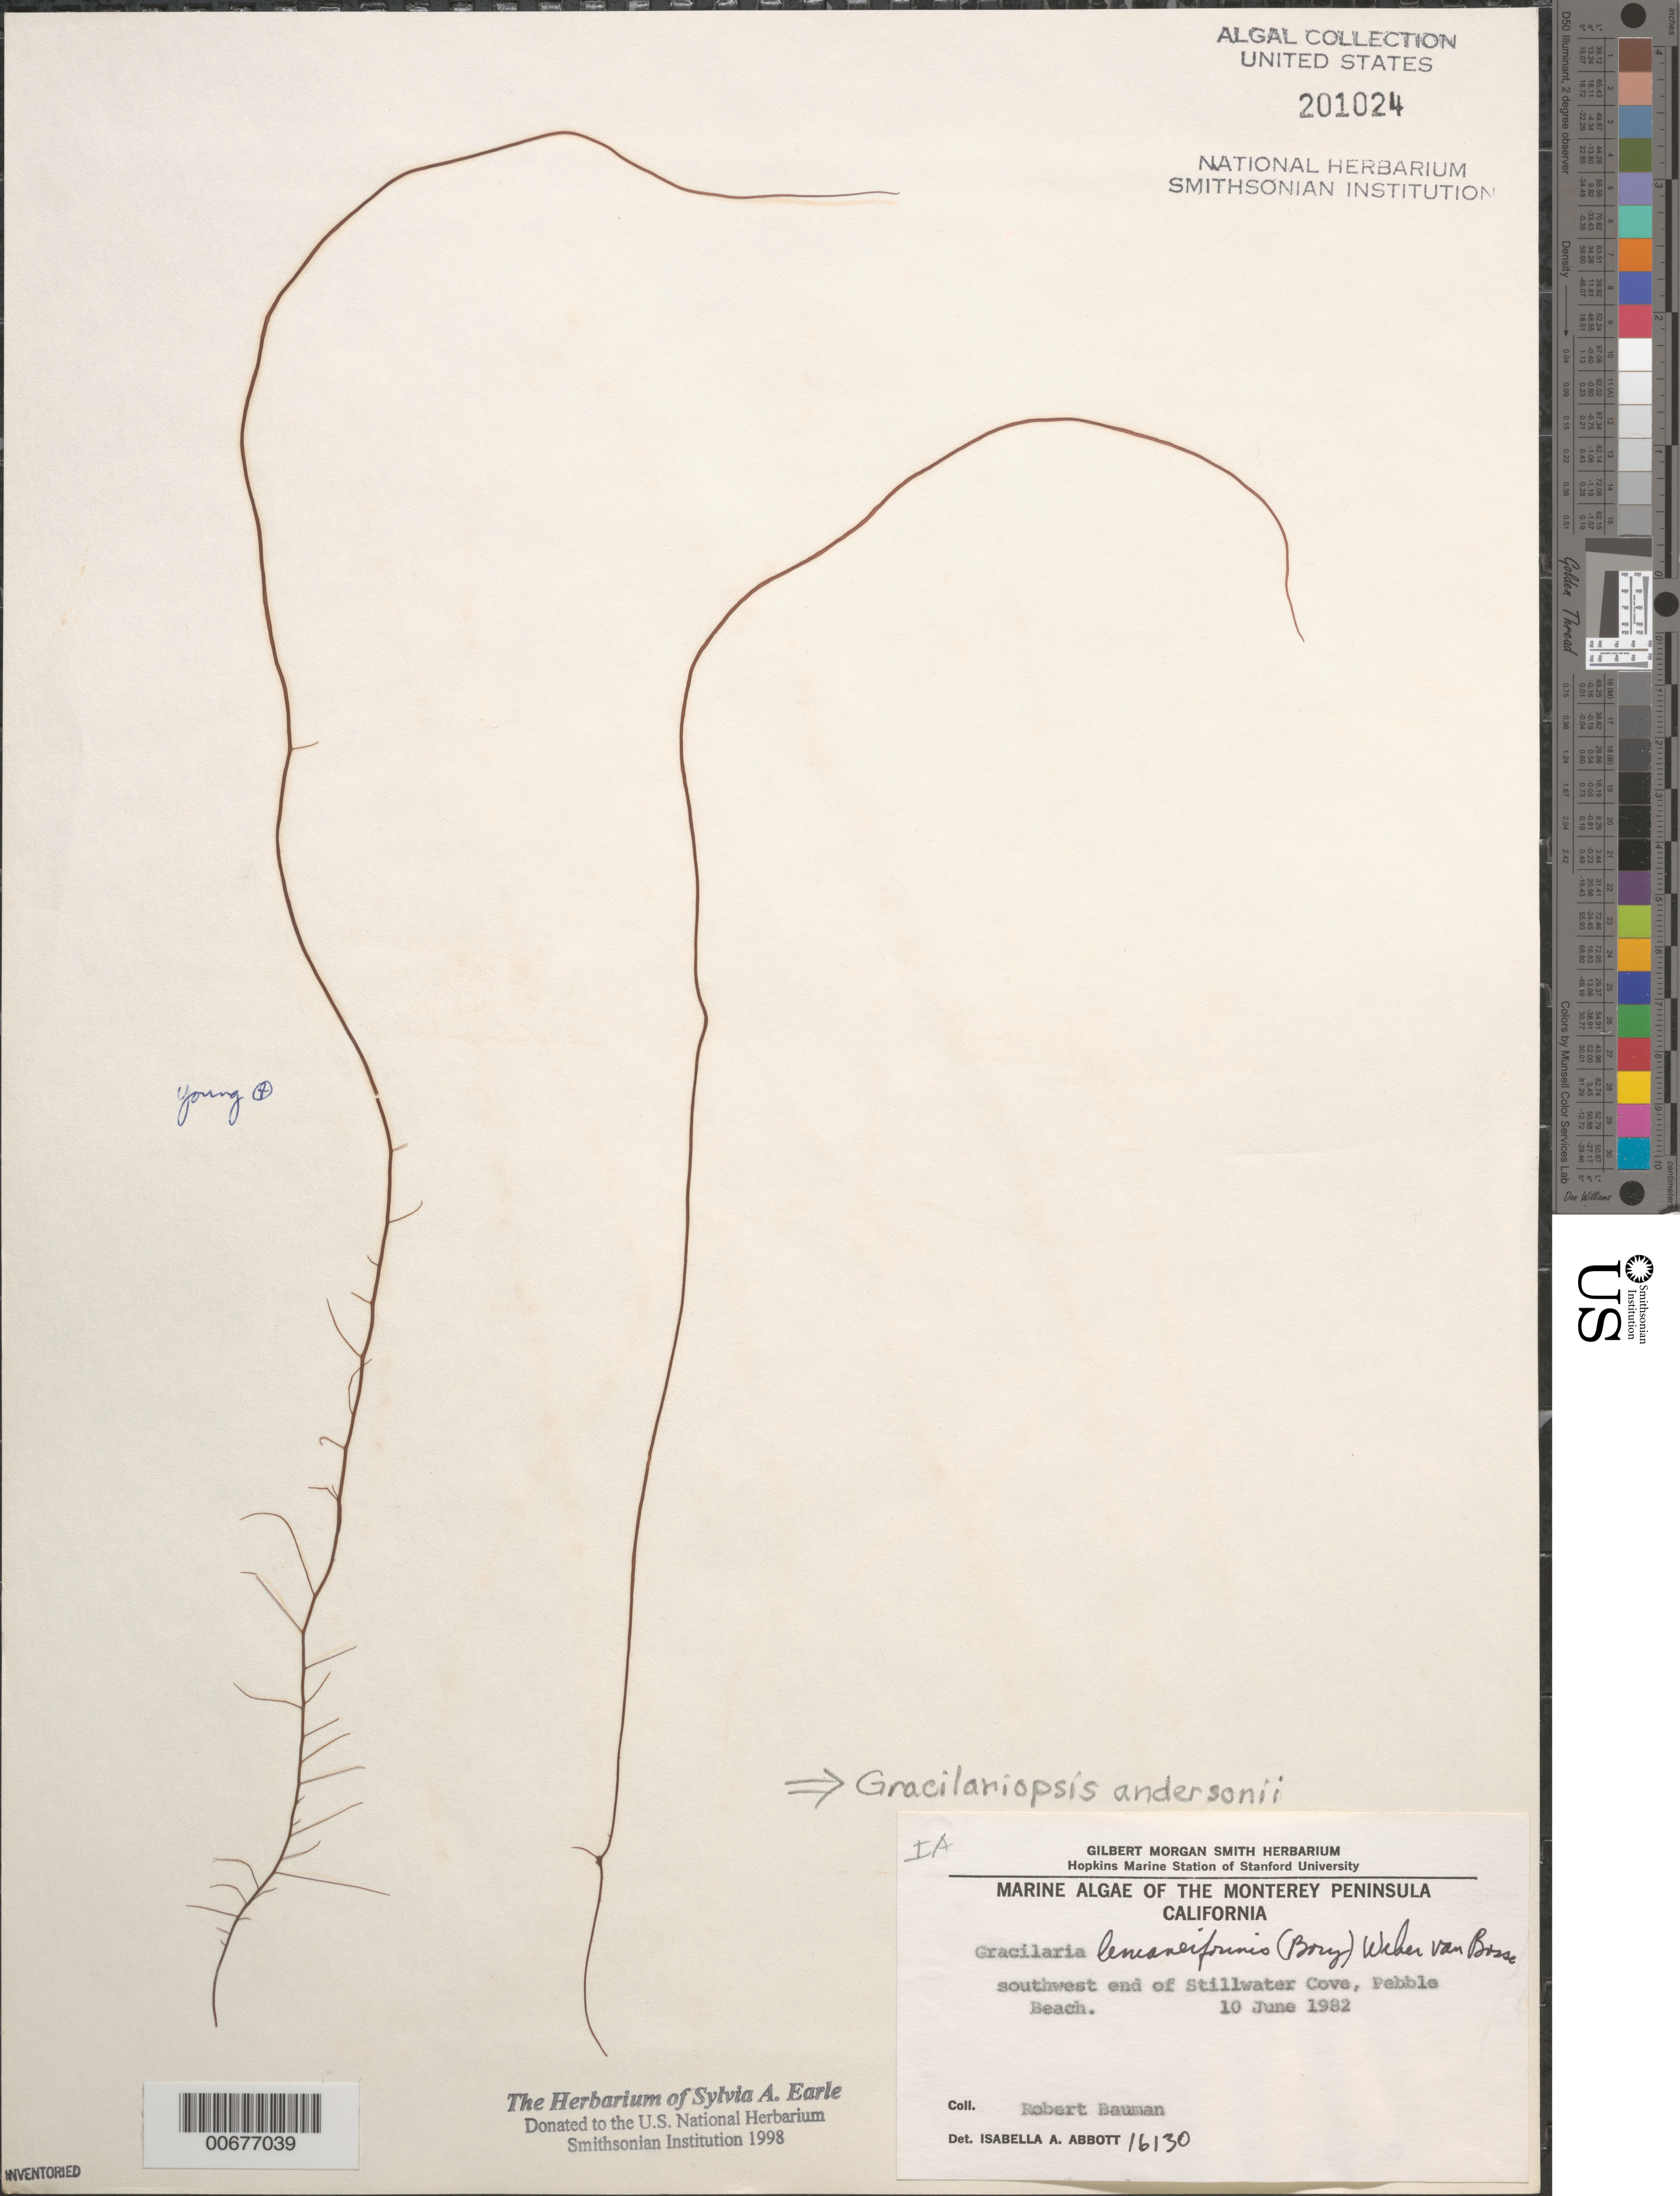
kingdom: Plantae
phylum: Rhodophyta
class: Florideophyceae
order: Gracilariales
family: Gracilariaceae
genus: Gracilariopsis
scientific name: Gracilariopsis andersonii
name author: (Grunow) E.Y. Dawson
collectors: R. Bauman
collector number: IAA 16130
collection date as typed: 10 Jun 1982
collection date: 1982-06-10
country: United States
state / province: California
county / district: Monterey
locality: Stillwater Cove, southwest end, Pebble Beach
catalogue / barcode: US 201024